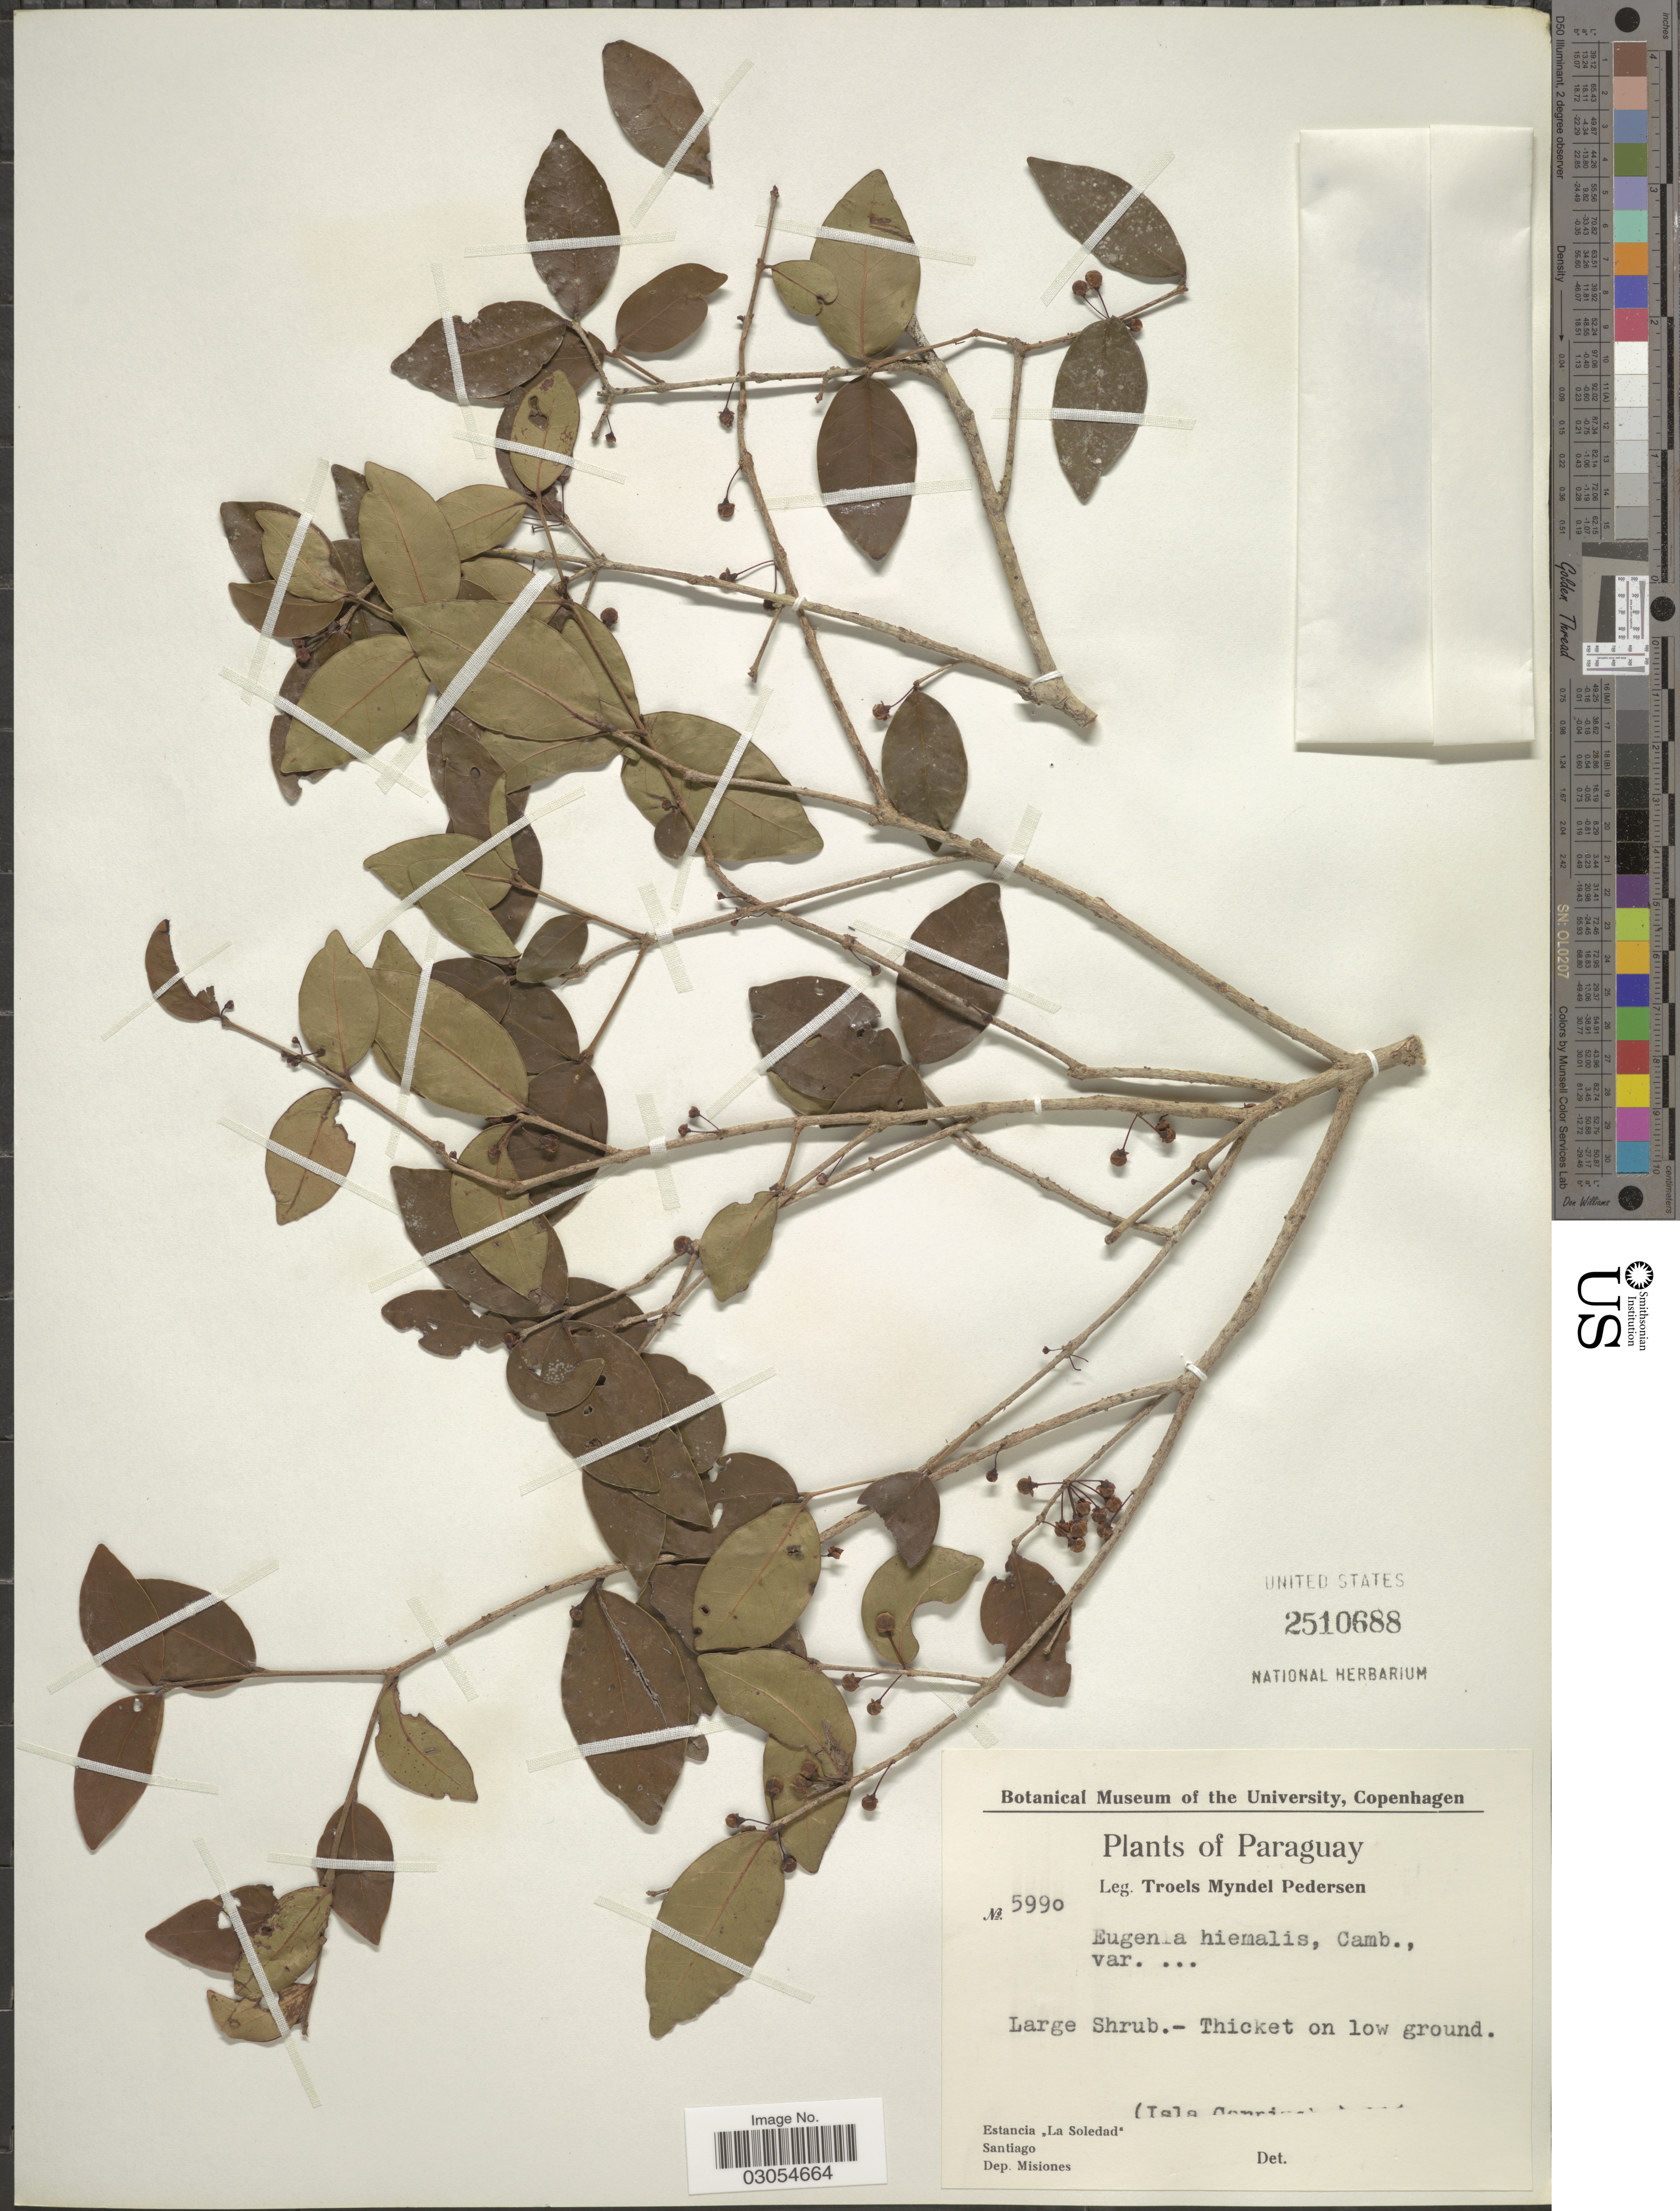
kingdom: Plantae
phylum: Tracheophyta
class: Magnoliopsida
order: Myrtales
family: Myrtaceae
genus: Eugenia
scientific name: Eugenia hiemalis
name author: Cambess.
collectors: T. Pederson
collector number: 5990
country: Paraguay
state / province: Misiones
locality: Estancia "La Soledad". Santiago. Dep. Misiones. (Isla [illegible text]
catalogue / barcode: US 2510688